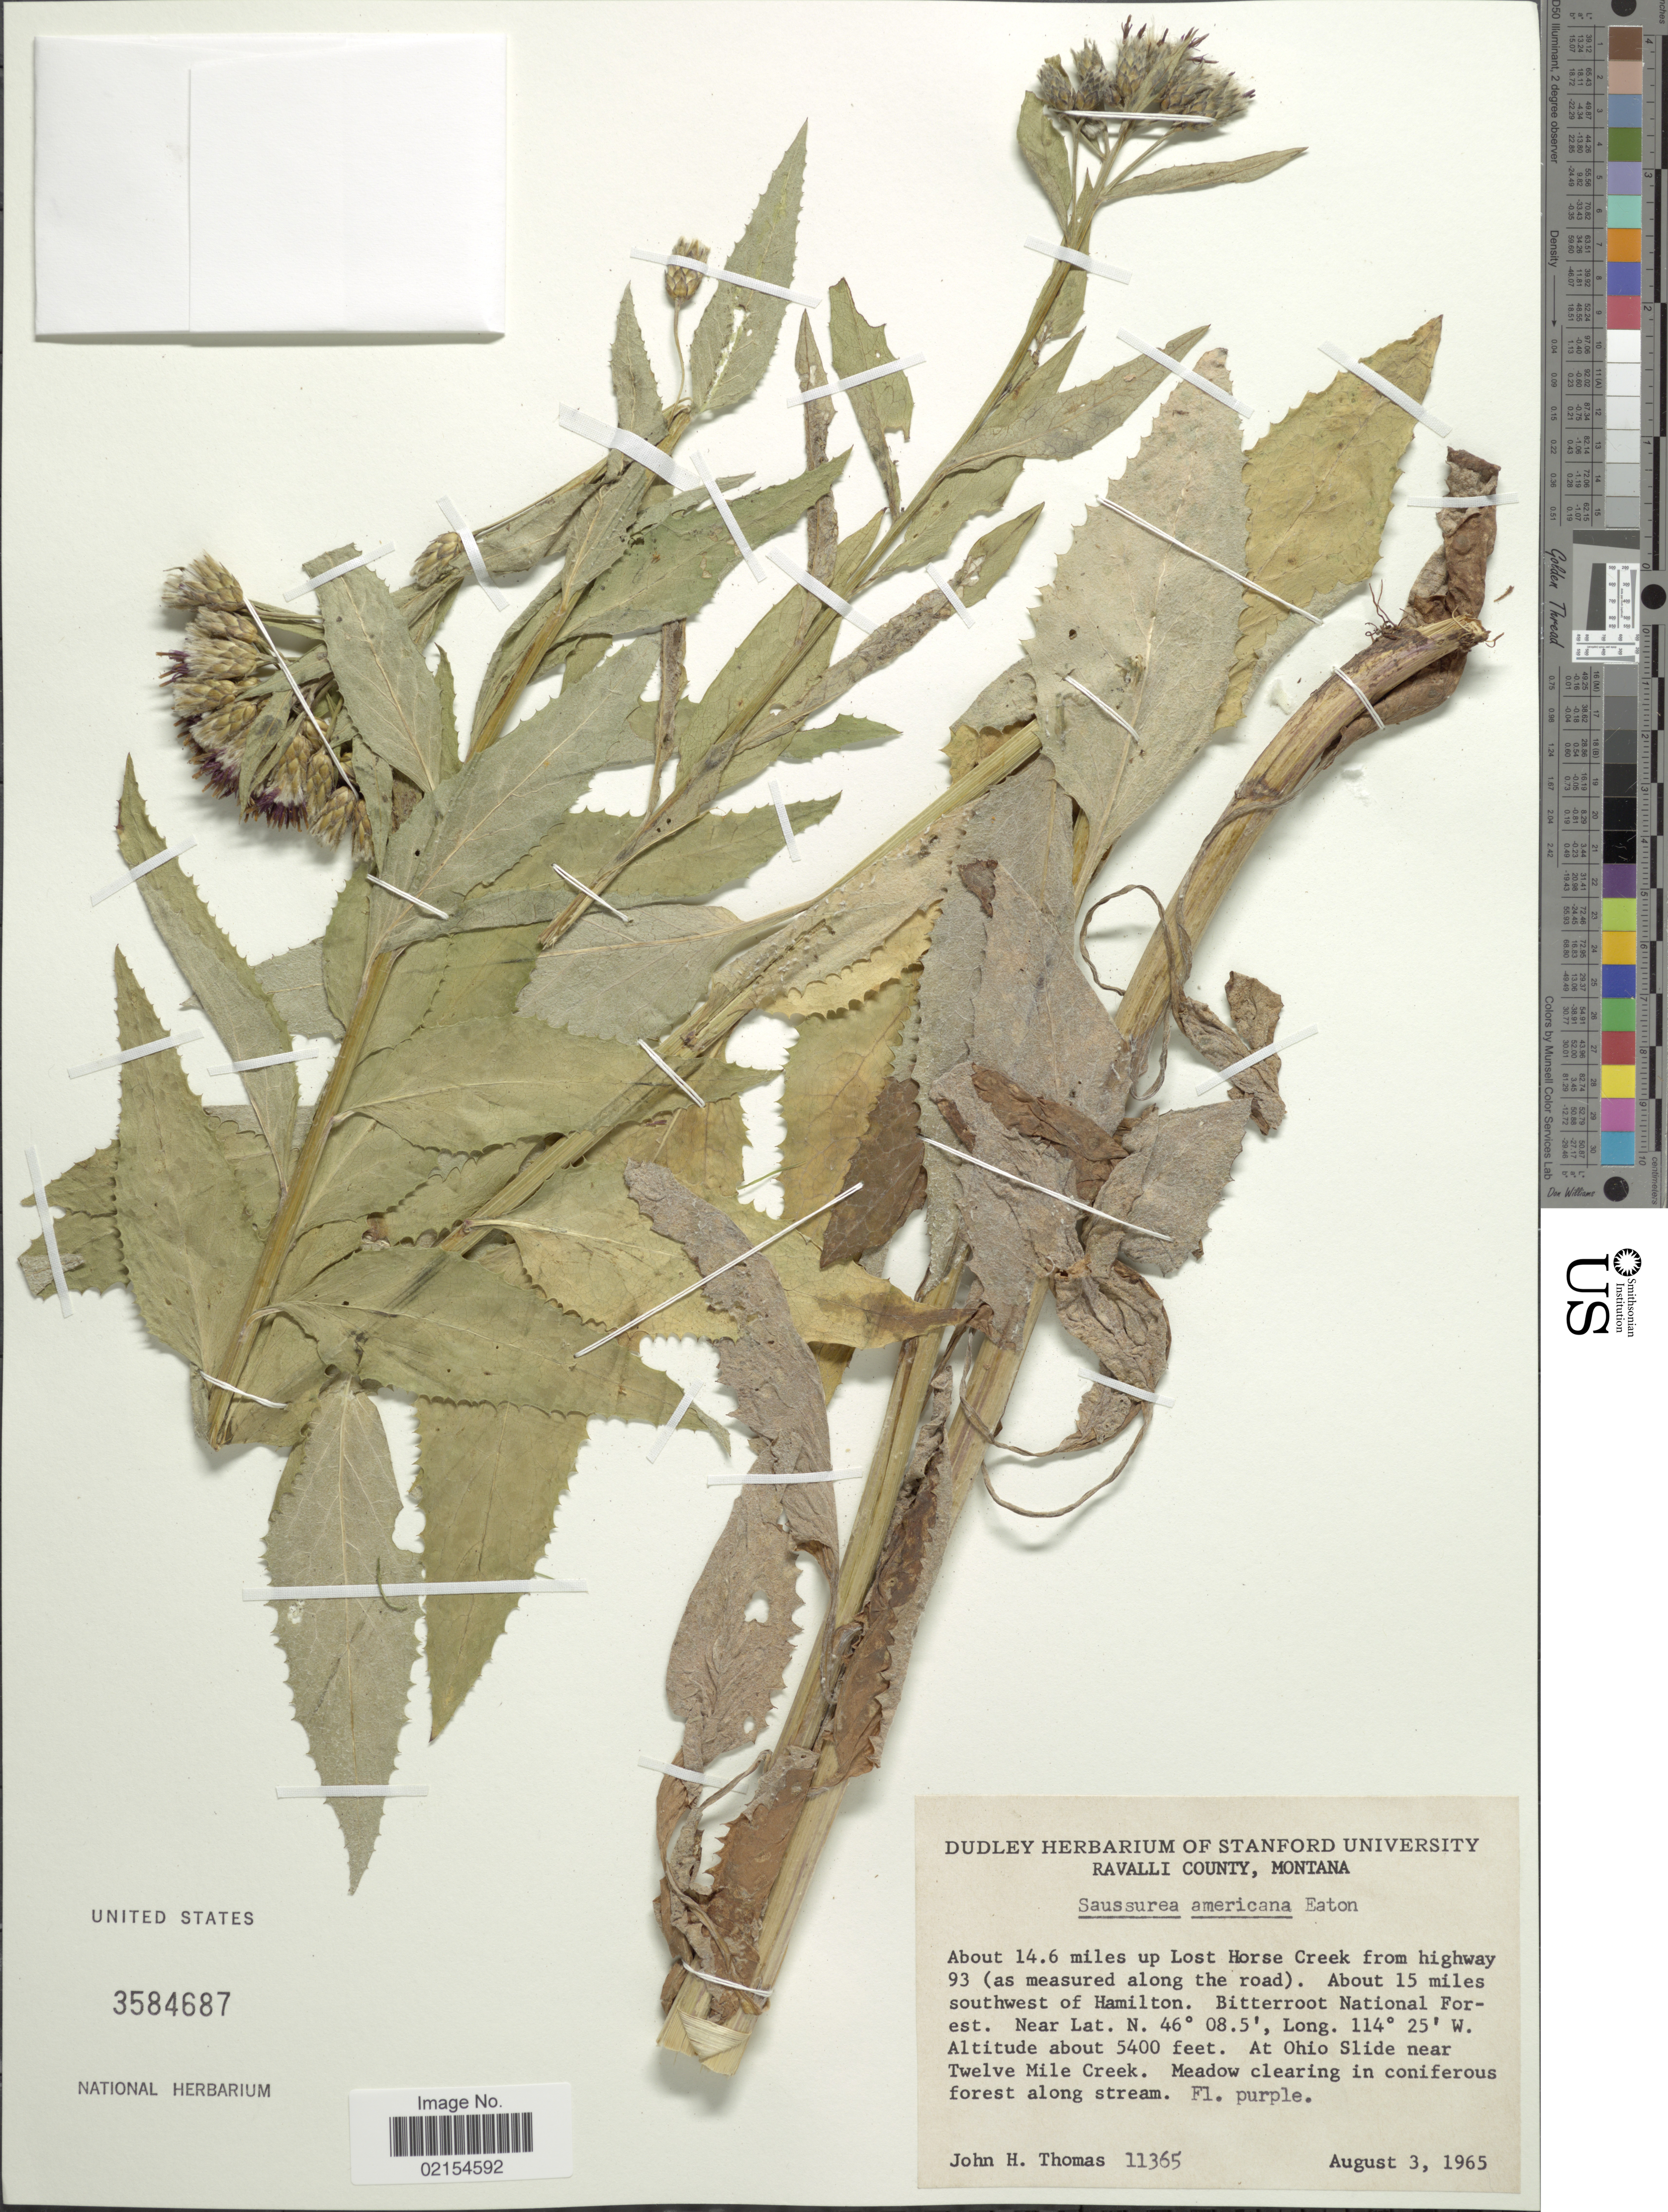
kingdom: Plantae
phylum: Tracheophyta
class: Magnoliopsida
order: Asterales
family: Asteraceae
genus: Saussurea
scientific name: Saussurea americana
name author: D.C. Eaton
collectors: J. H. Thomas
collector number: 11365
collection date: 1965-08-03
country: United States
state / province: Montana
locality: Ravalli County, Montana, About 14.6 miles up Lost Horse Creek from highway 93, (as measured along the road), About 15 miles southwest of Hamilton, Bitterroot National Forest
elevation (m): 1646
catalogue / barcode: US 3584687